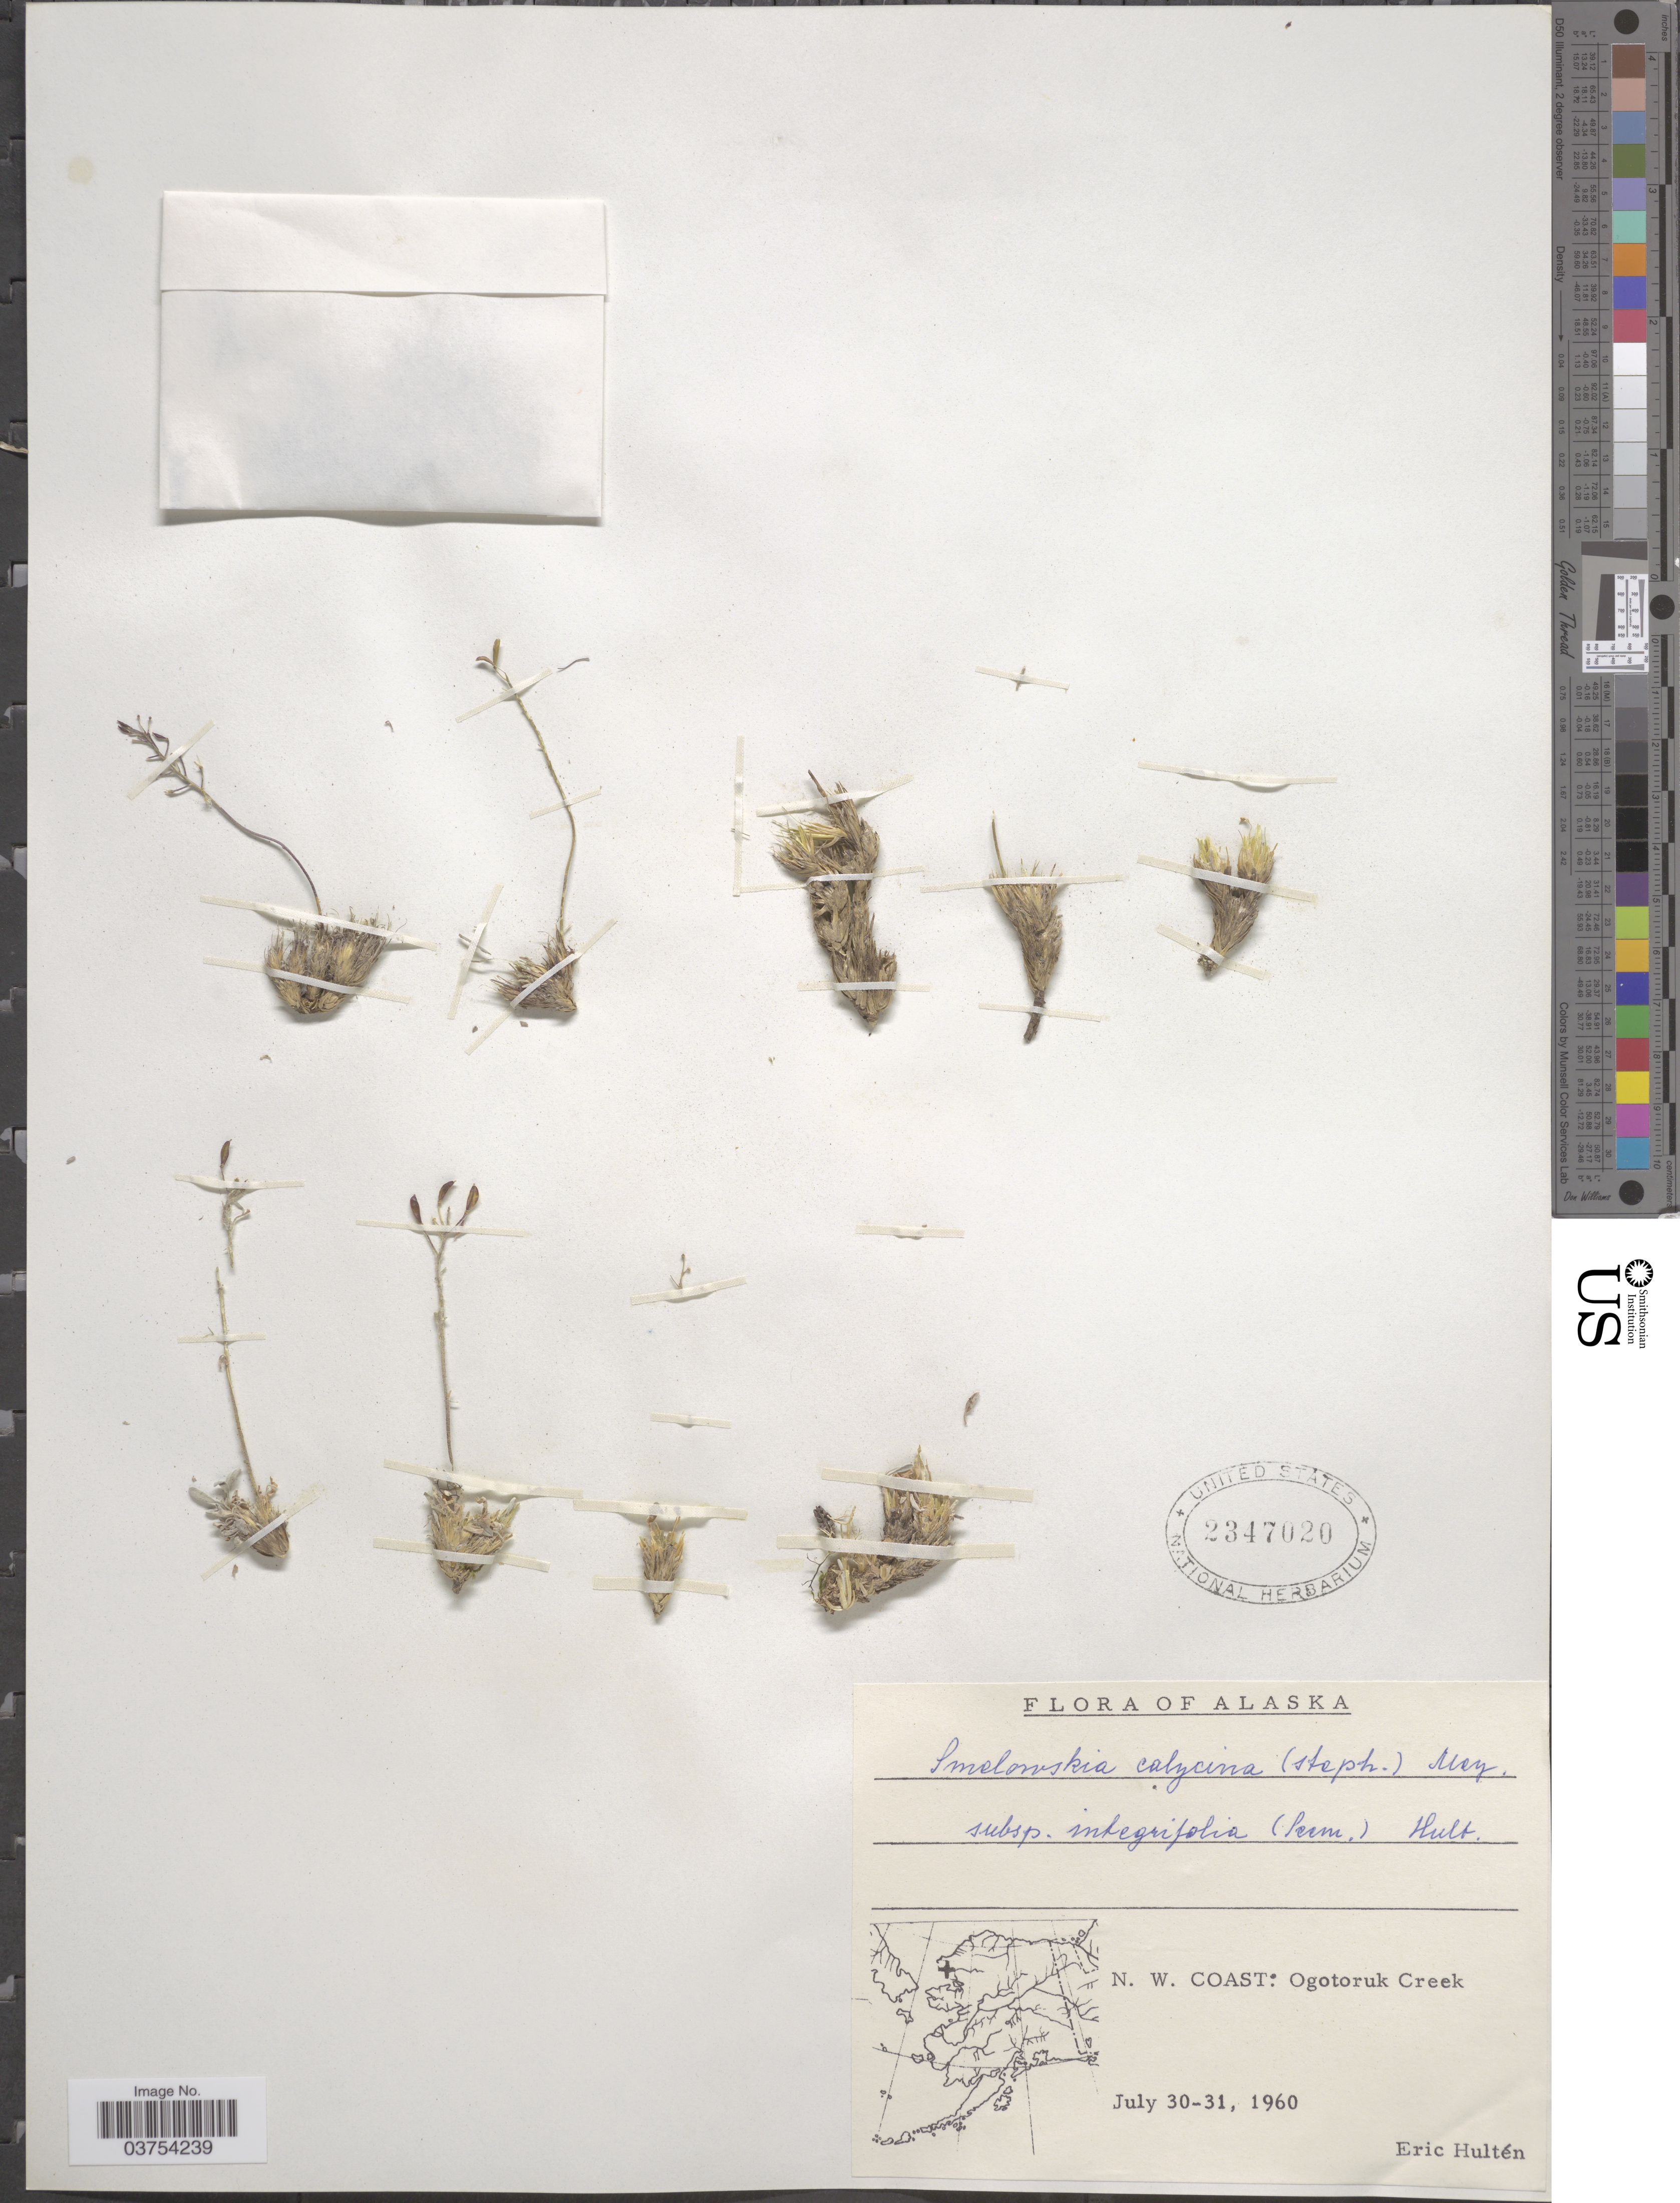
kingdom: Plantae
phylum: Tracheophyta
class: Magnoliopsida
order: Brassicales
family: Brassicaceae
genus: Smelowskia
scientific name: Smelowskia calycina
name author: (Stephan) C.A. Mey.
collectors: E. G. Hultén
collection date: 1960-07-30/1960-07-31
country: United States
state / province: Alaska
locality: N. W. Coast: Ogotoruk Creek.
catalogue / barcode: US 2347020